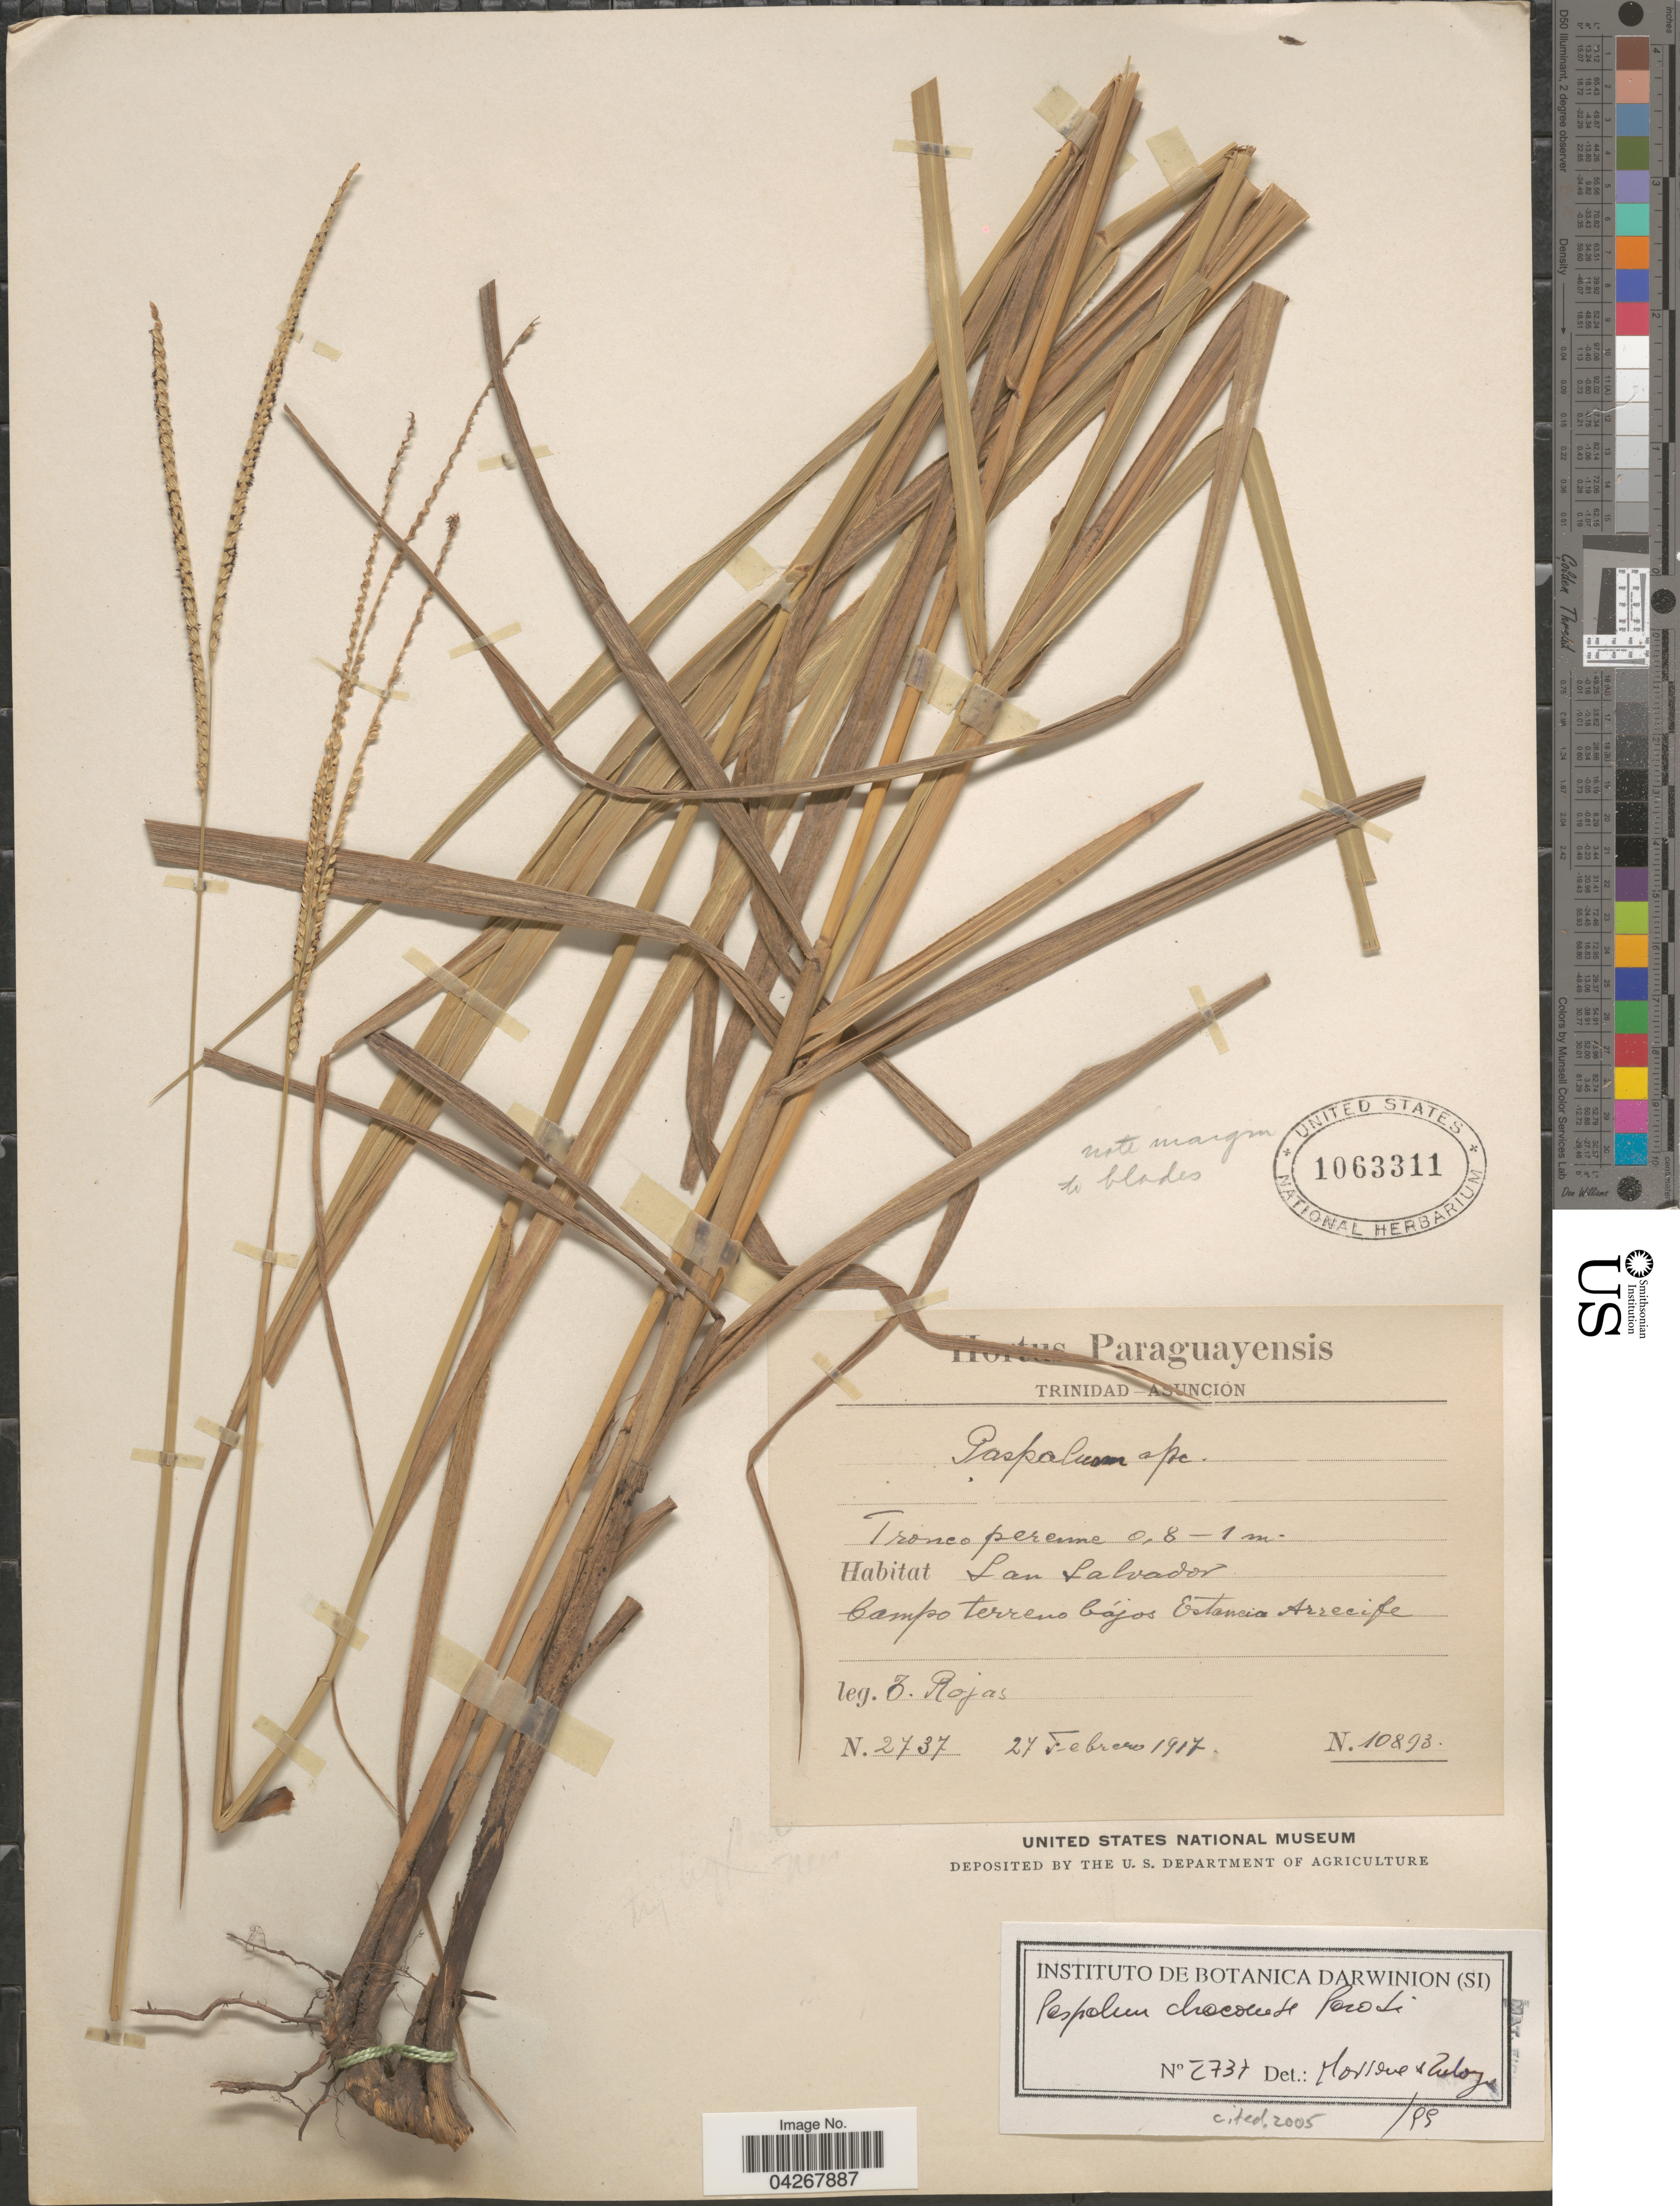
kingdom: Plantae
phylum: Tracheophyta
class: Liliopsida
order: Poales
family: Poaceae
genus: Paspalum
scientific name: Paspalum chacoense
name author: Parodi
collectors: T. Rojas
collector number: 2737/10893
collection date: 1917-02-27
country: Paraguay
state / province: Asuncion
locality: Trinidad - Asunción. San Salvador. Campo terreno bájos Estancia Arrecife.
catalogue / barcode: US 1063311